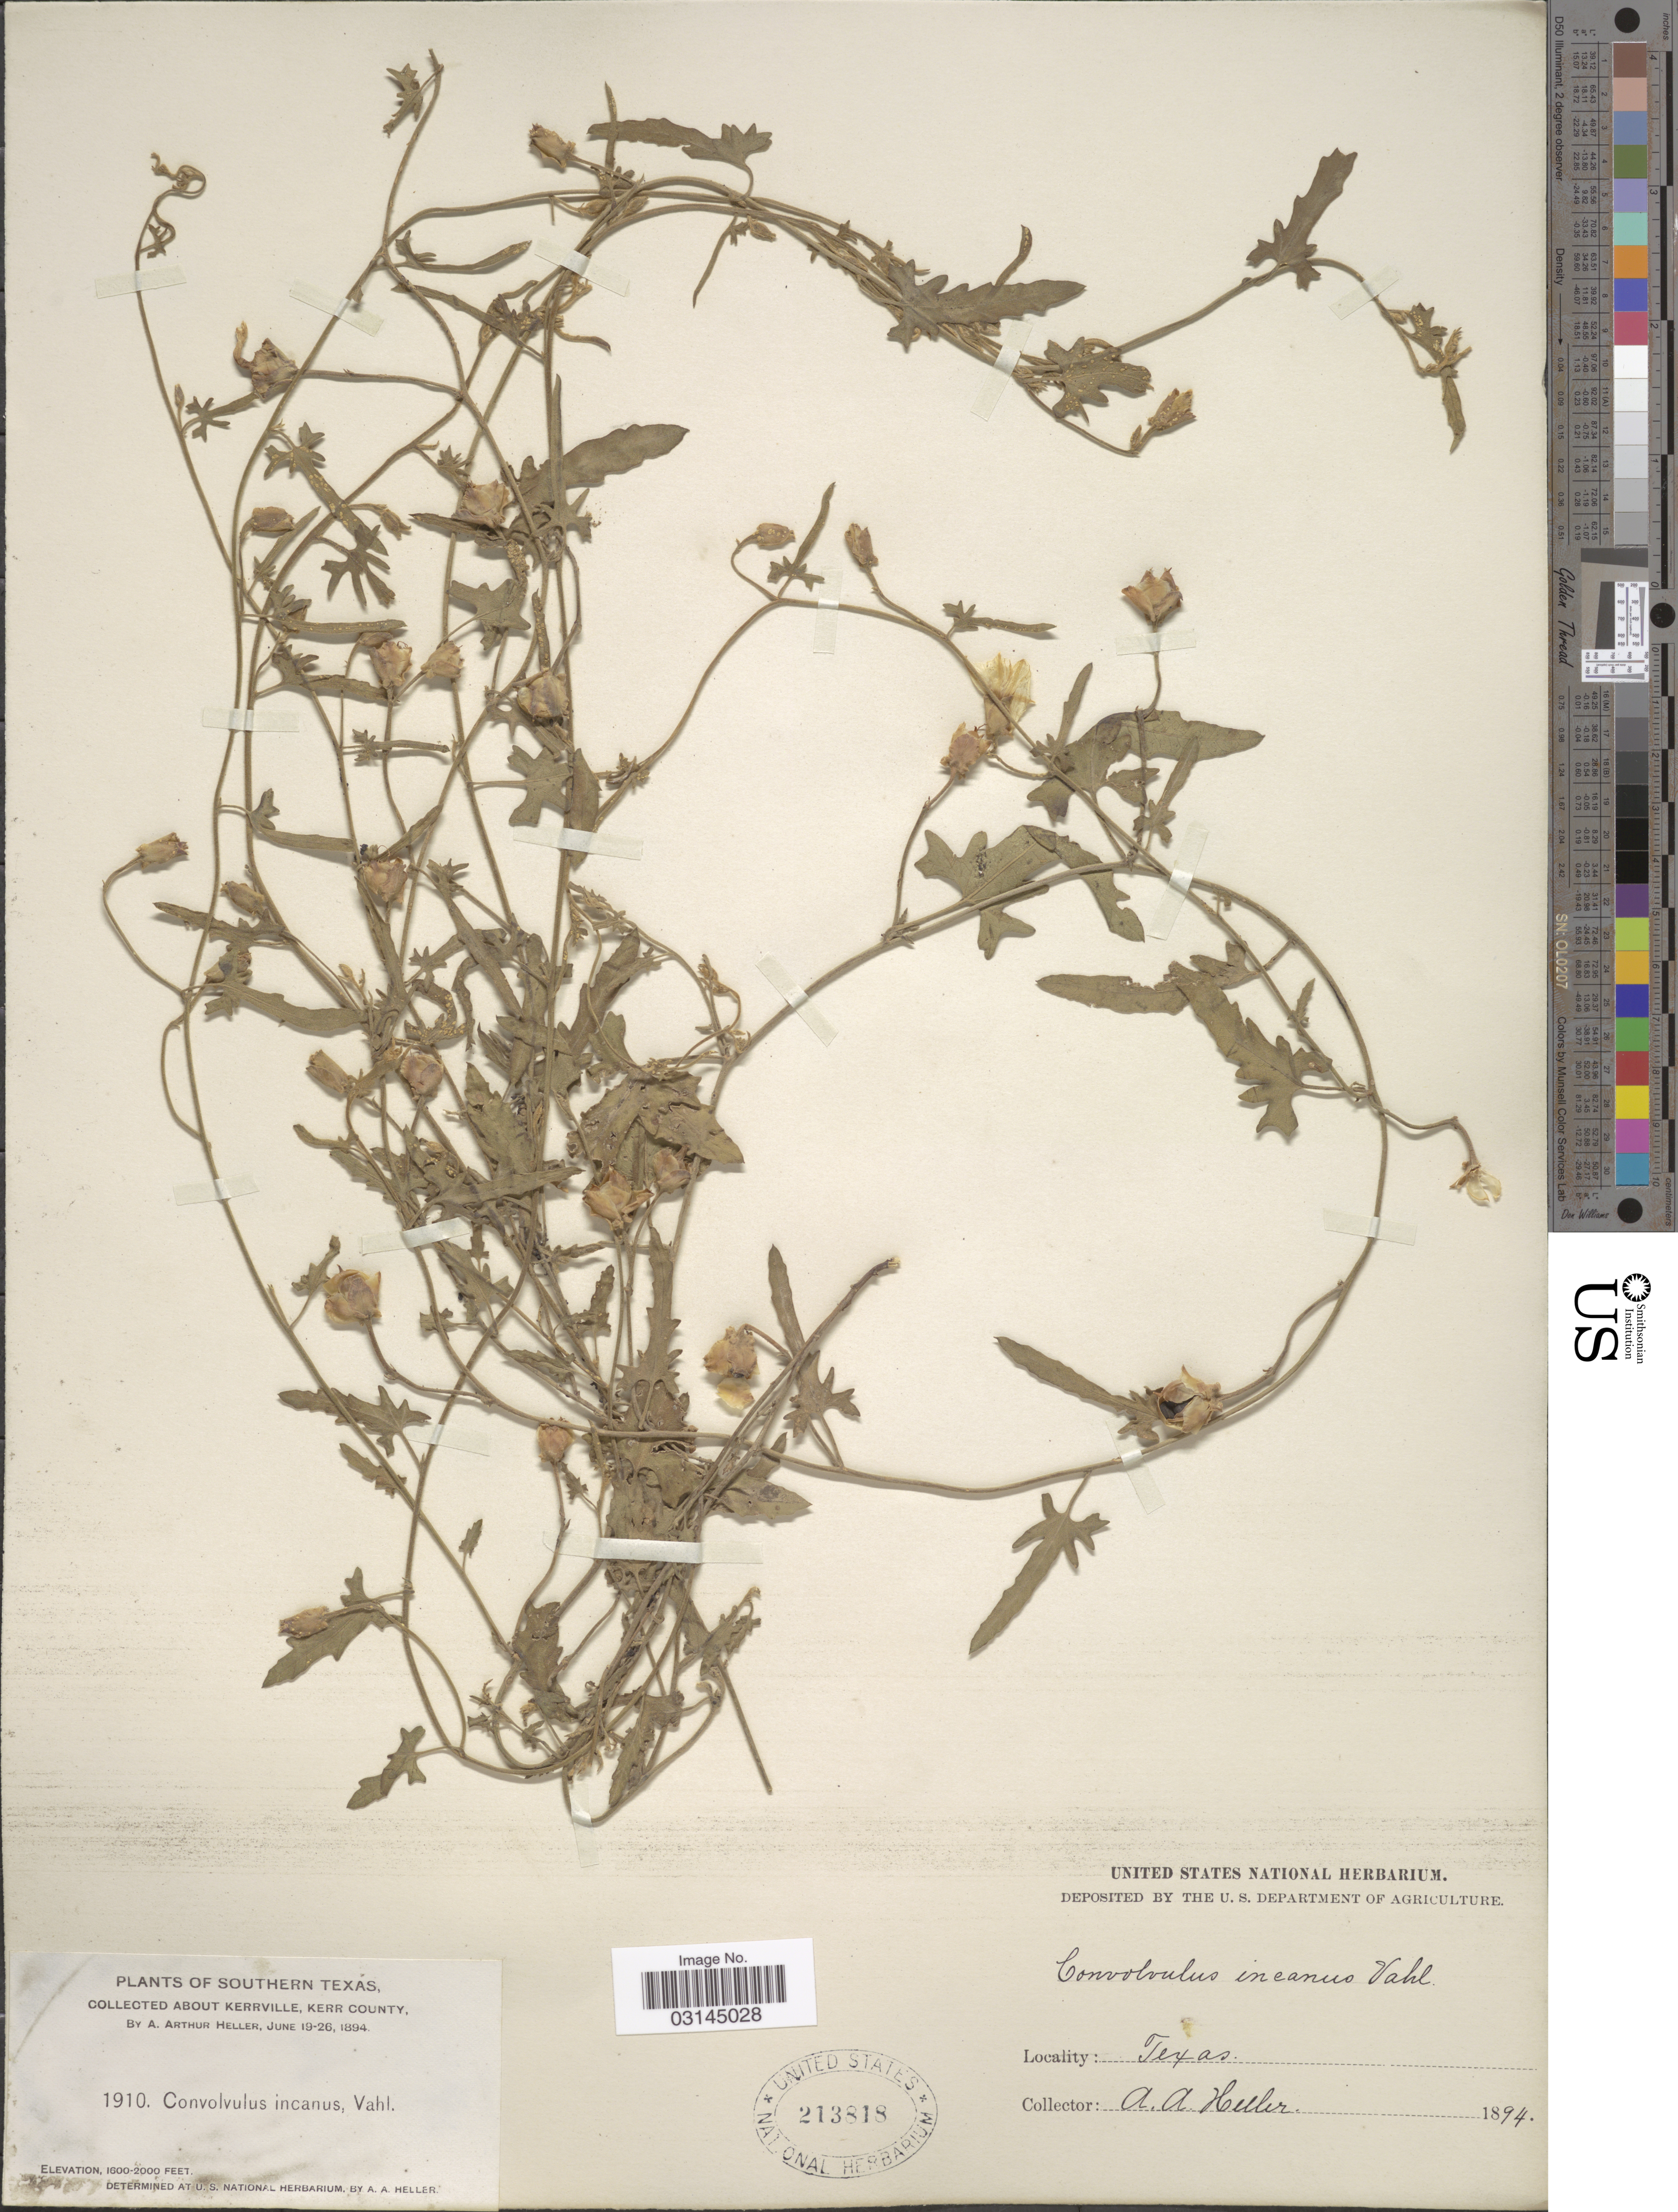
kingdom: Plantae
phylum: Tracheophyta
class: Magnoliopsida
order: Solanales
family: Convolvulaceae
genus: Convolvulus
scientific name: Convolvulus incanus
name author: Vahl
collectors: A. A. Heller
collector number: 1910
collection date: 1894-06-19/1894-06-26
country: United States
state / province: Texas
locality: Southern Texas. About Kerrville, Kerr County.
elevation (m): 488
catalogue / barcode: US 213818